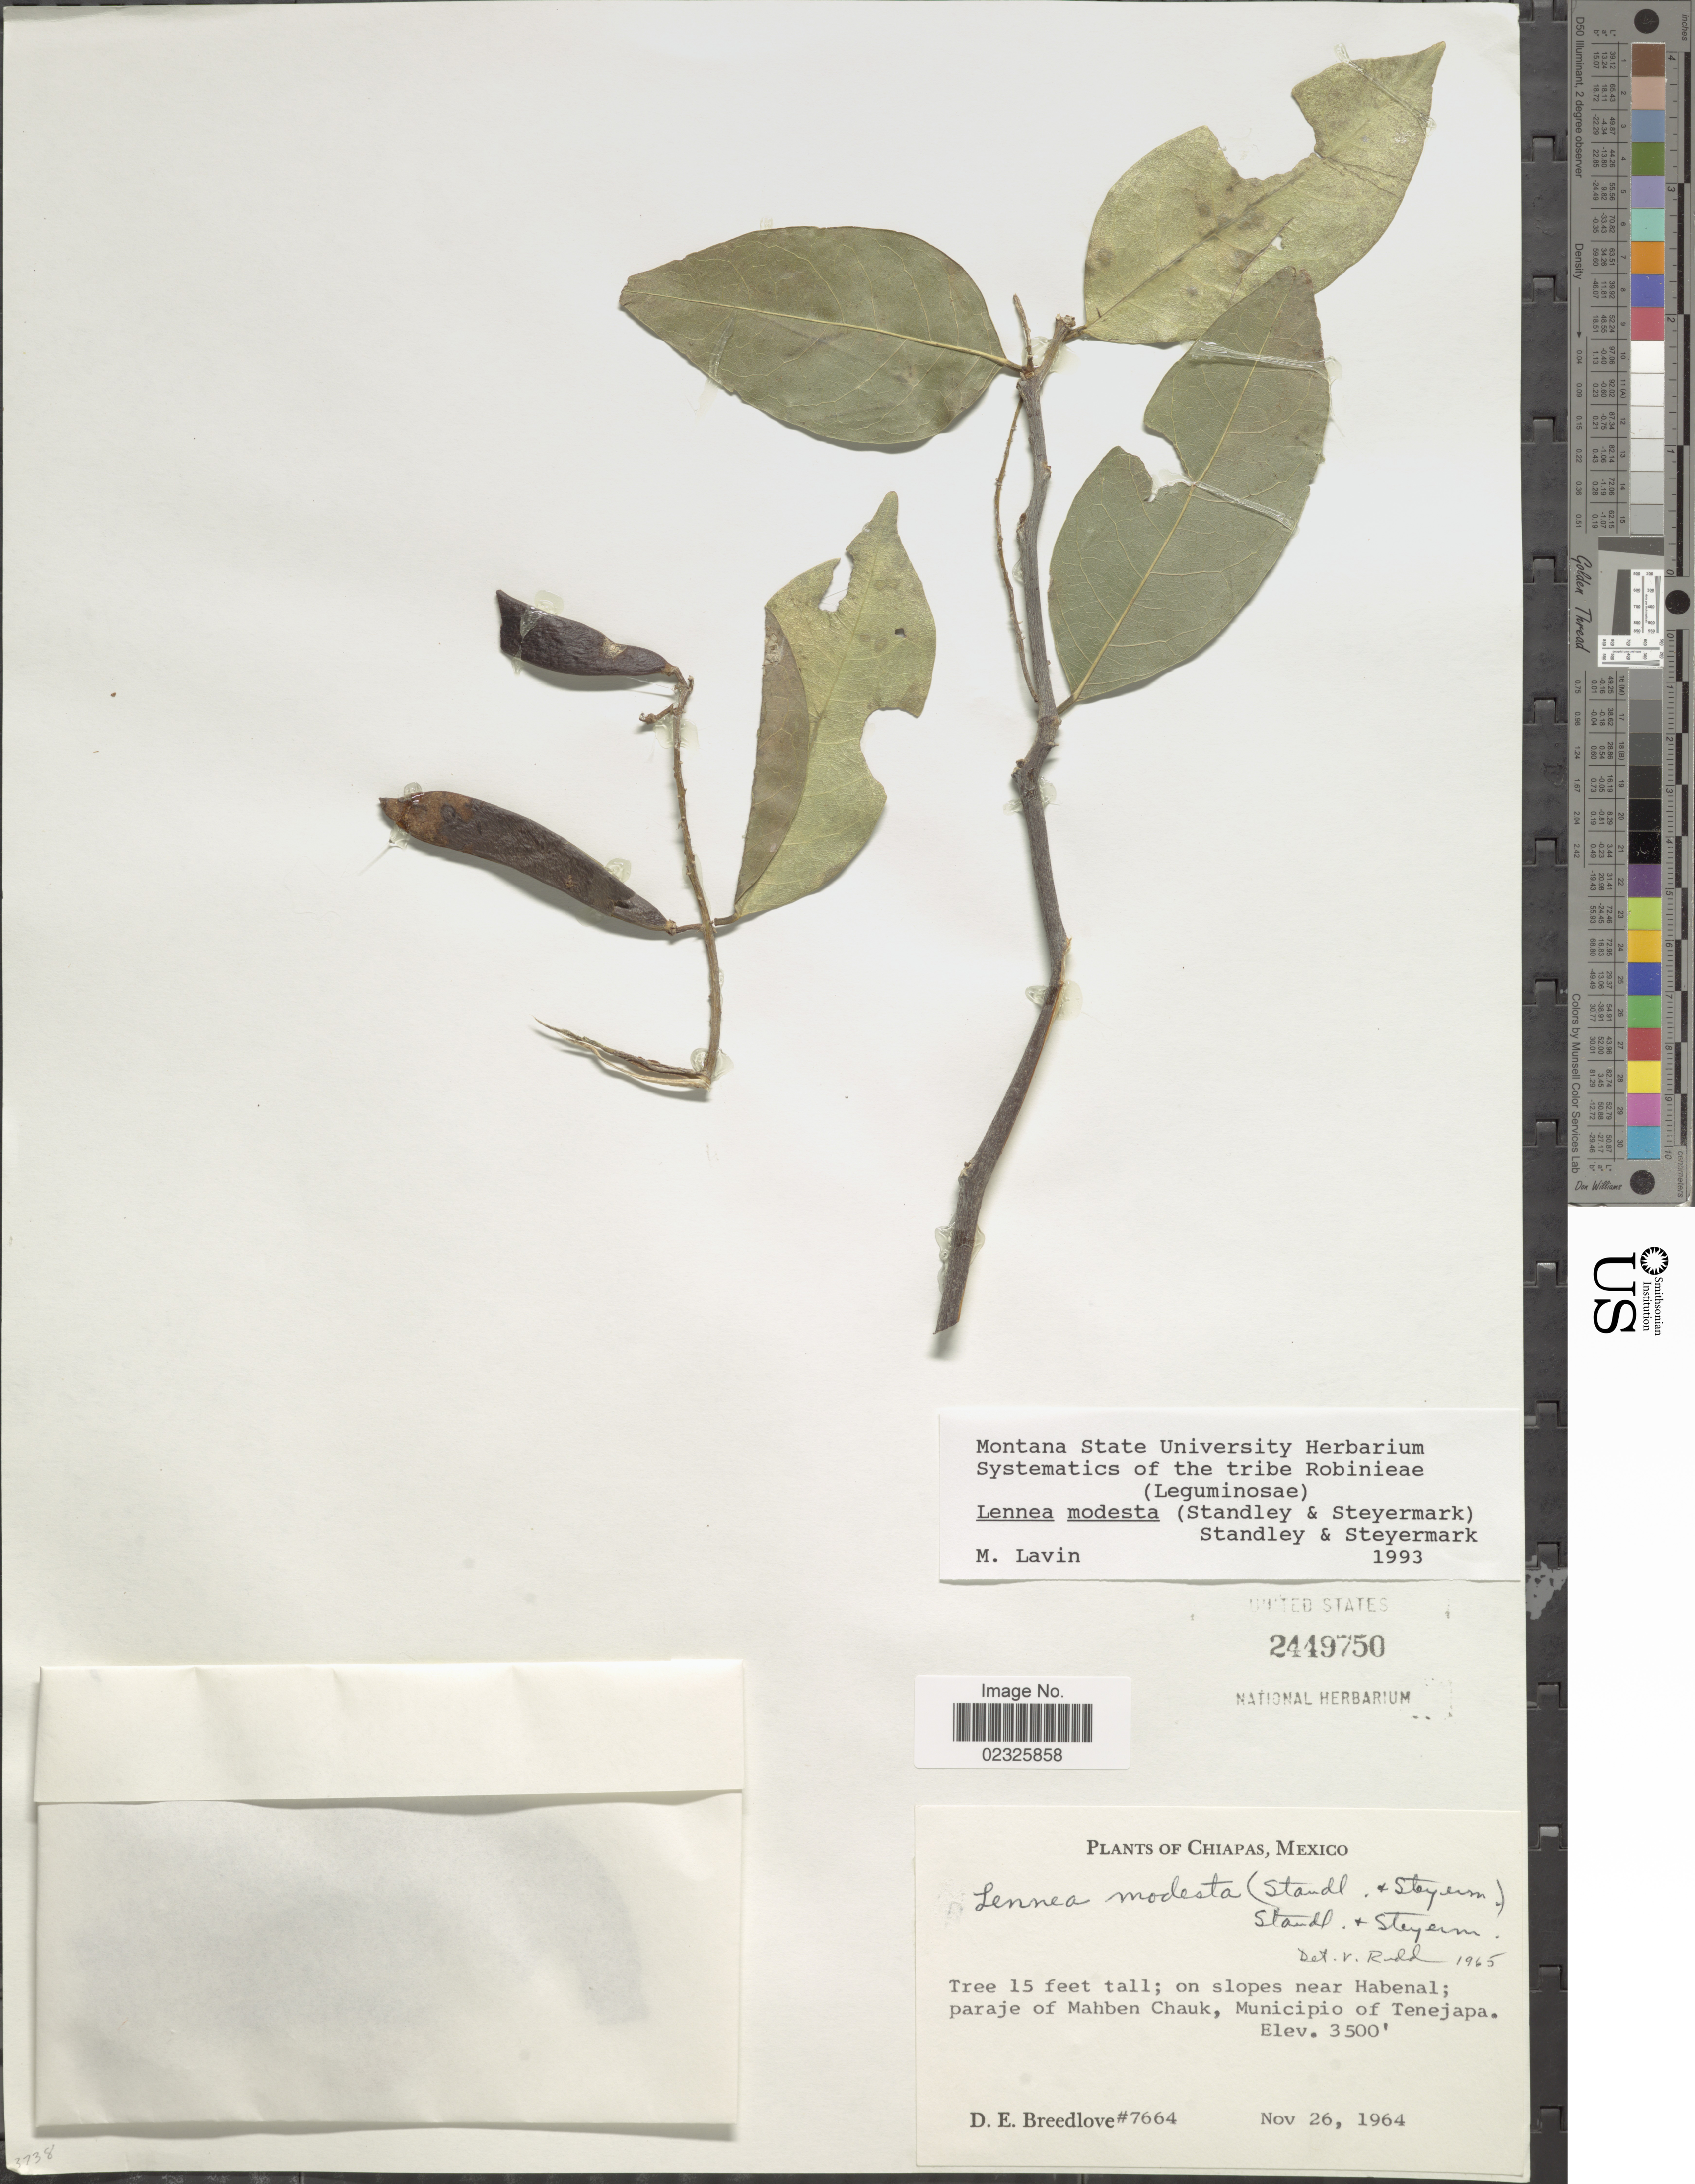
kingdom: Plantae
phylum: Tracheophyta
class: Magnoliopsida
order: Fabales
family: Fabaceae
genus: Lennea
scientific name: Lennea modesta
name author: (Standl. & Steyerm.) Standl. & Steyerm.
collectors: D. E. Breedlove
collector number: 7664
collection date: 1964-11-26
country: Mexico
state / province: Chiapas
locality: On slopes near Habenal, paraje of Mahben Chauk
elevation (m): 1067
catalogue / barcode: US 2449750